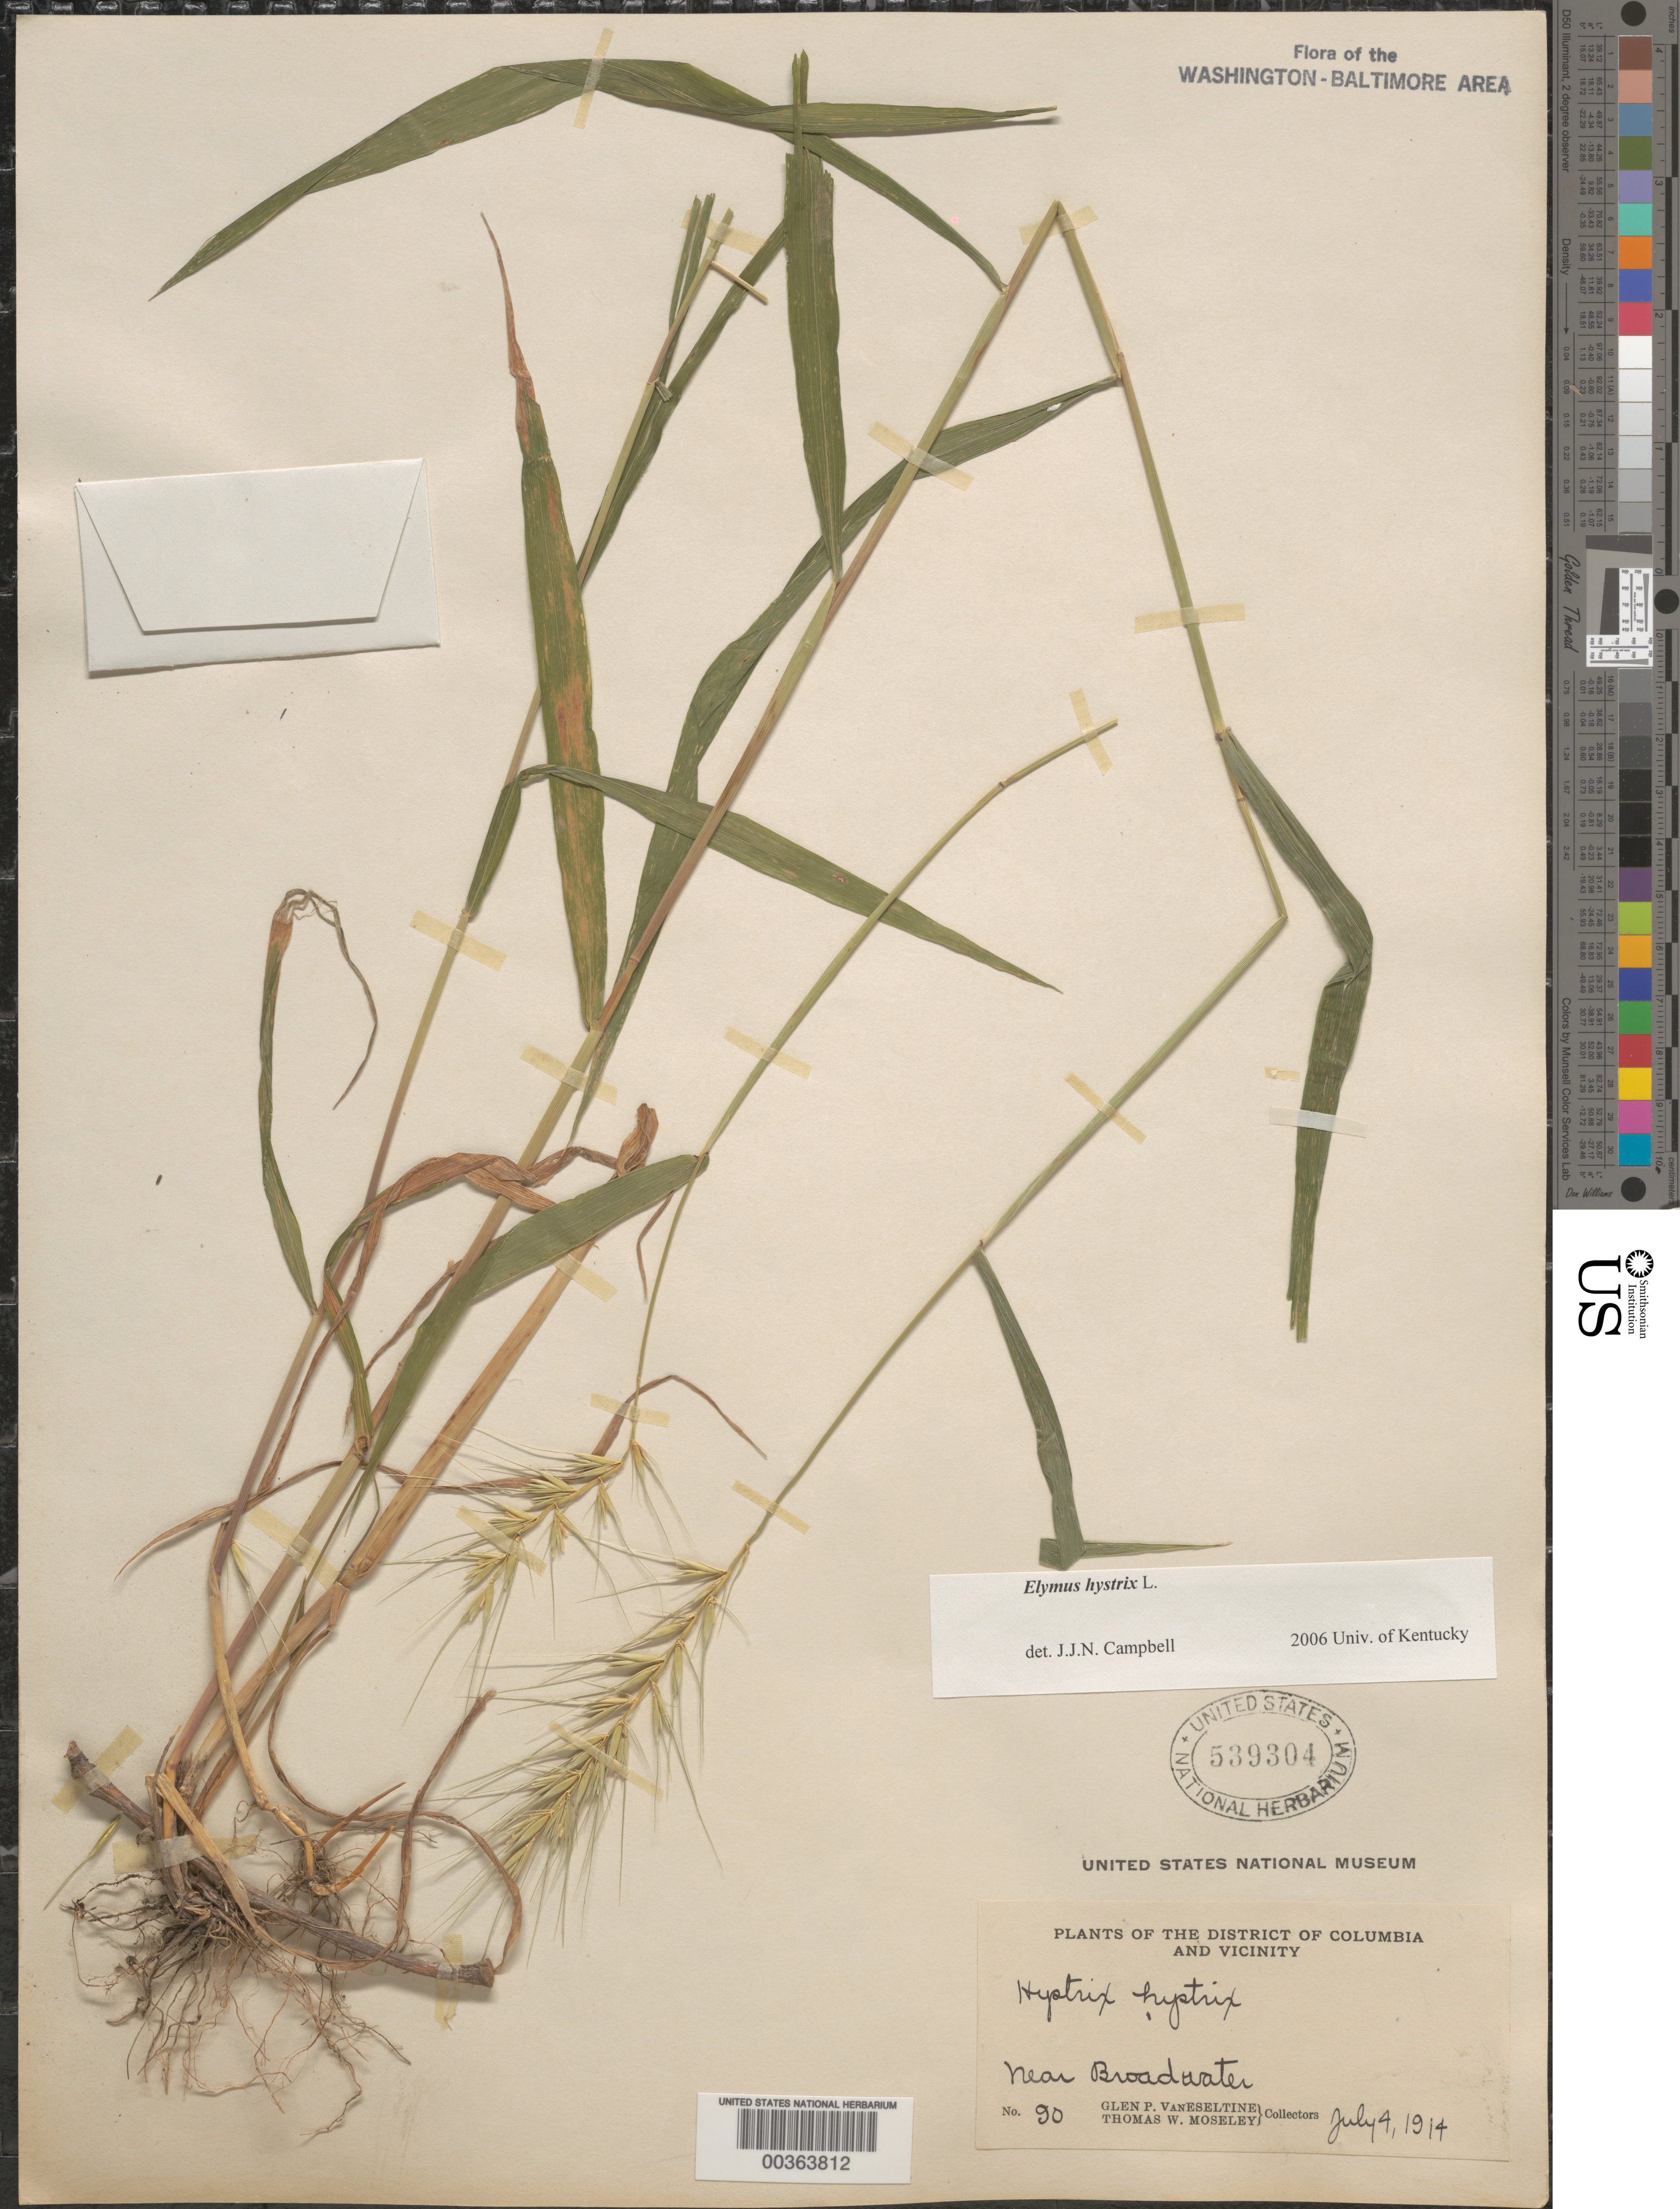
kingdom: Plantae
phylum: Tracheophyta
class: Liliopsida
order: Poales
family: Poaceae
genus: Elymus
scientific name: Elymus hystrix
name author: L.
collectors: G. P. Van Eseltine & T. Moseley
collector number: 90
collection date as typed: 04 Jul 1914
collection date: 1914-07-04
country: United States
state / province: Maryland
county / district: Montgomery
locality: Broadwater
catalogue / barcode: US 539304